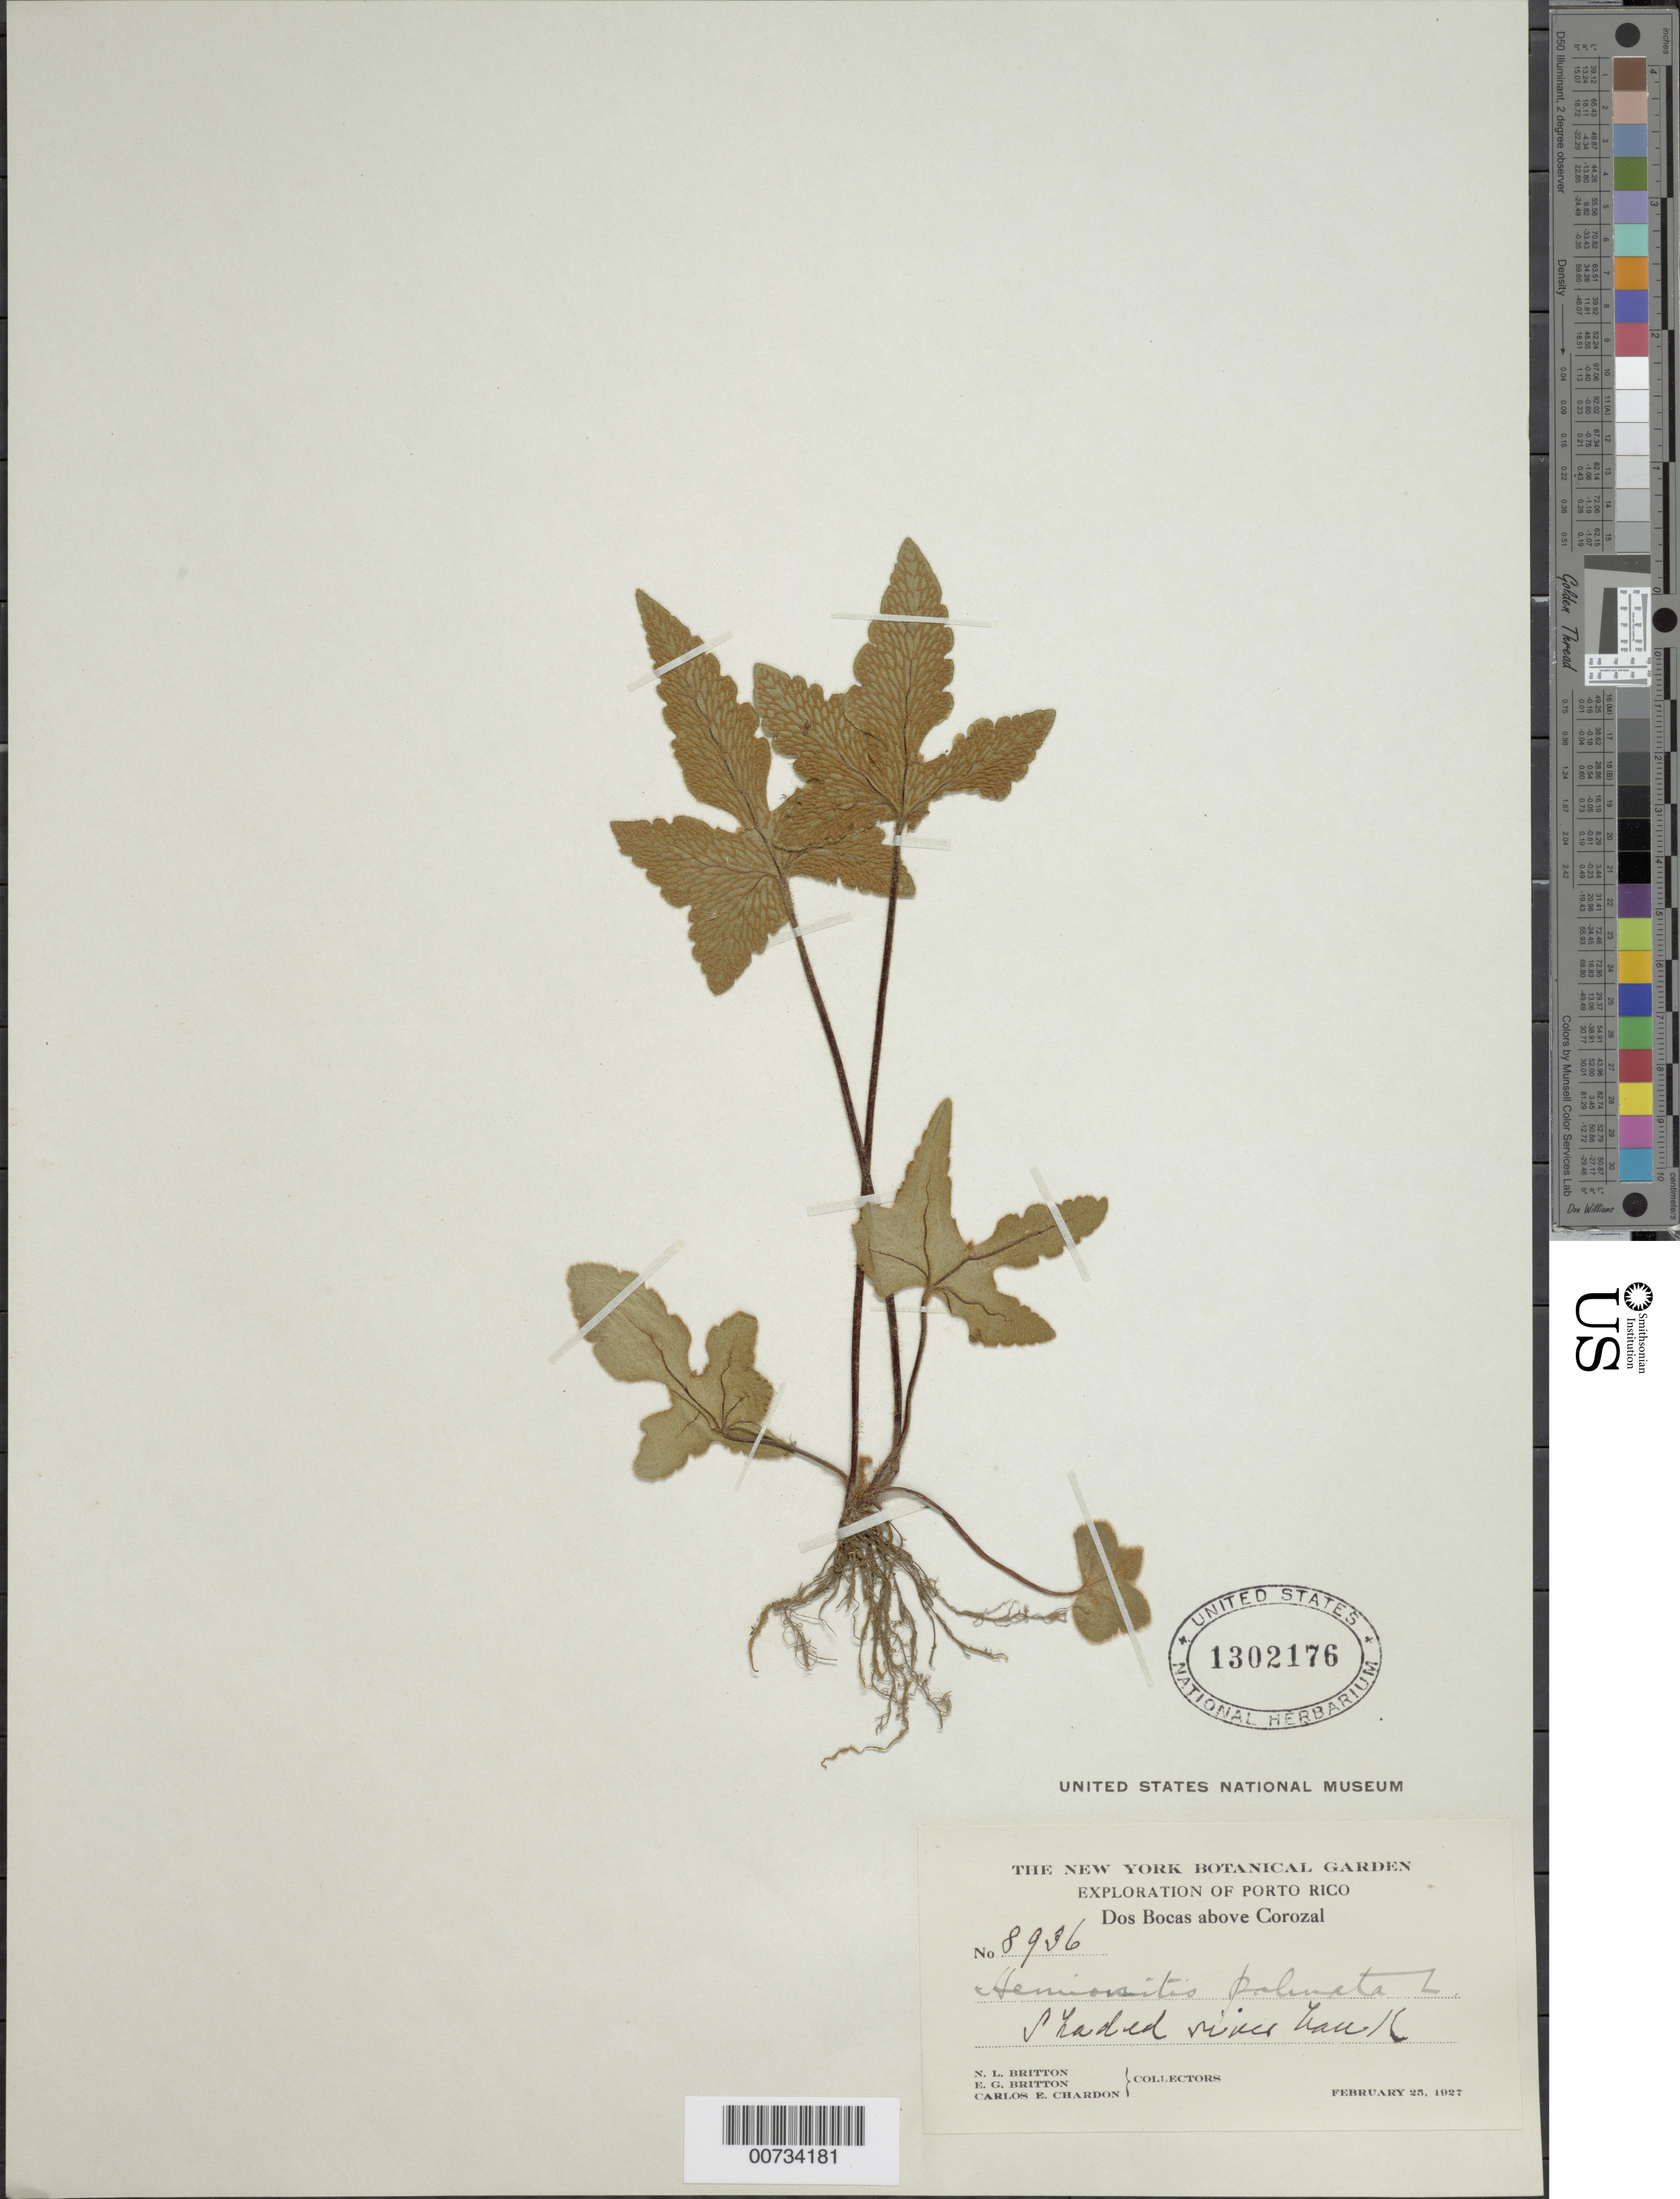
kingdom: Plantae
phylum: Tracheophyta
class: Polypodiopsida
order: Polypodiales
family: Pteridaceae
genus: Hemionitis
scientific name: Hemionitis palmata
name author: L.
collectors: N. Britton, E. G. Britton & C. E. Chardón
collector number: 8936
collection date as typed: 25 Feb 1927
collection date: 1927-02-25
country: Puerto Rico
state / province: Corozal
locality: Dos Bocas above Corozal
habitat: Shaded river bank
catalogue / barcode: US 1302176